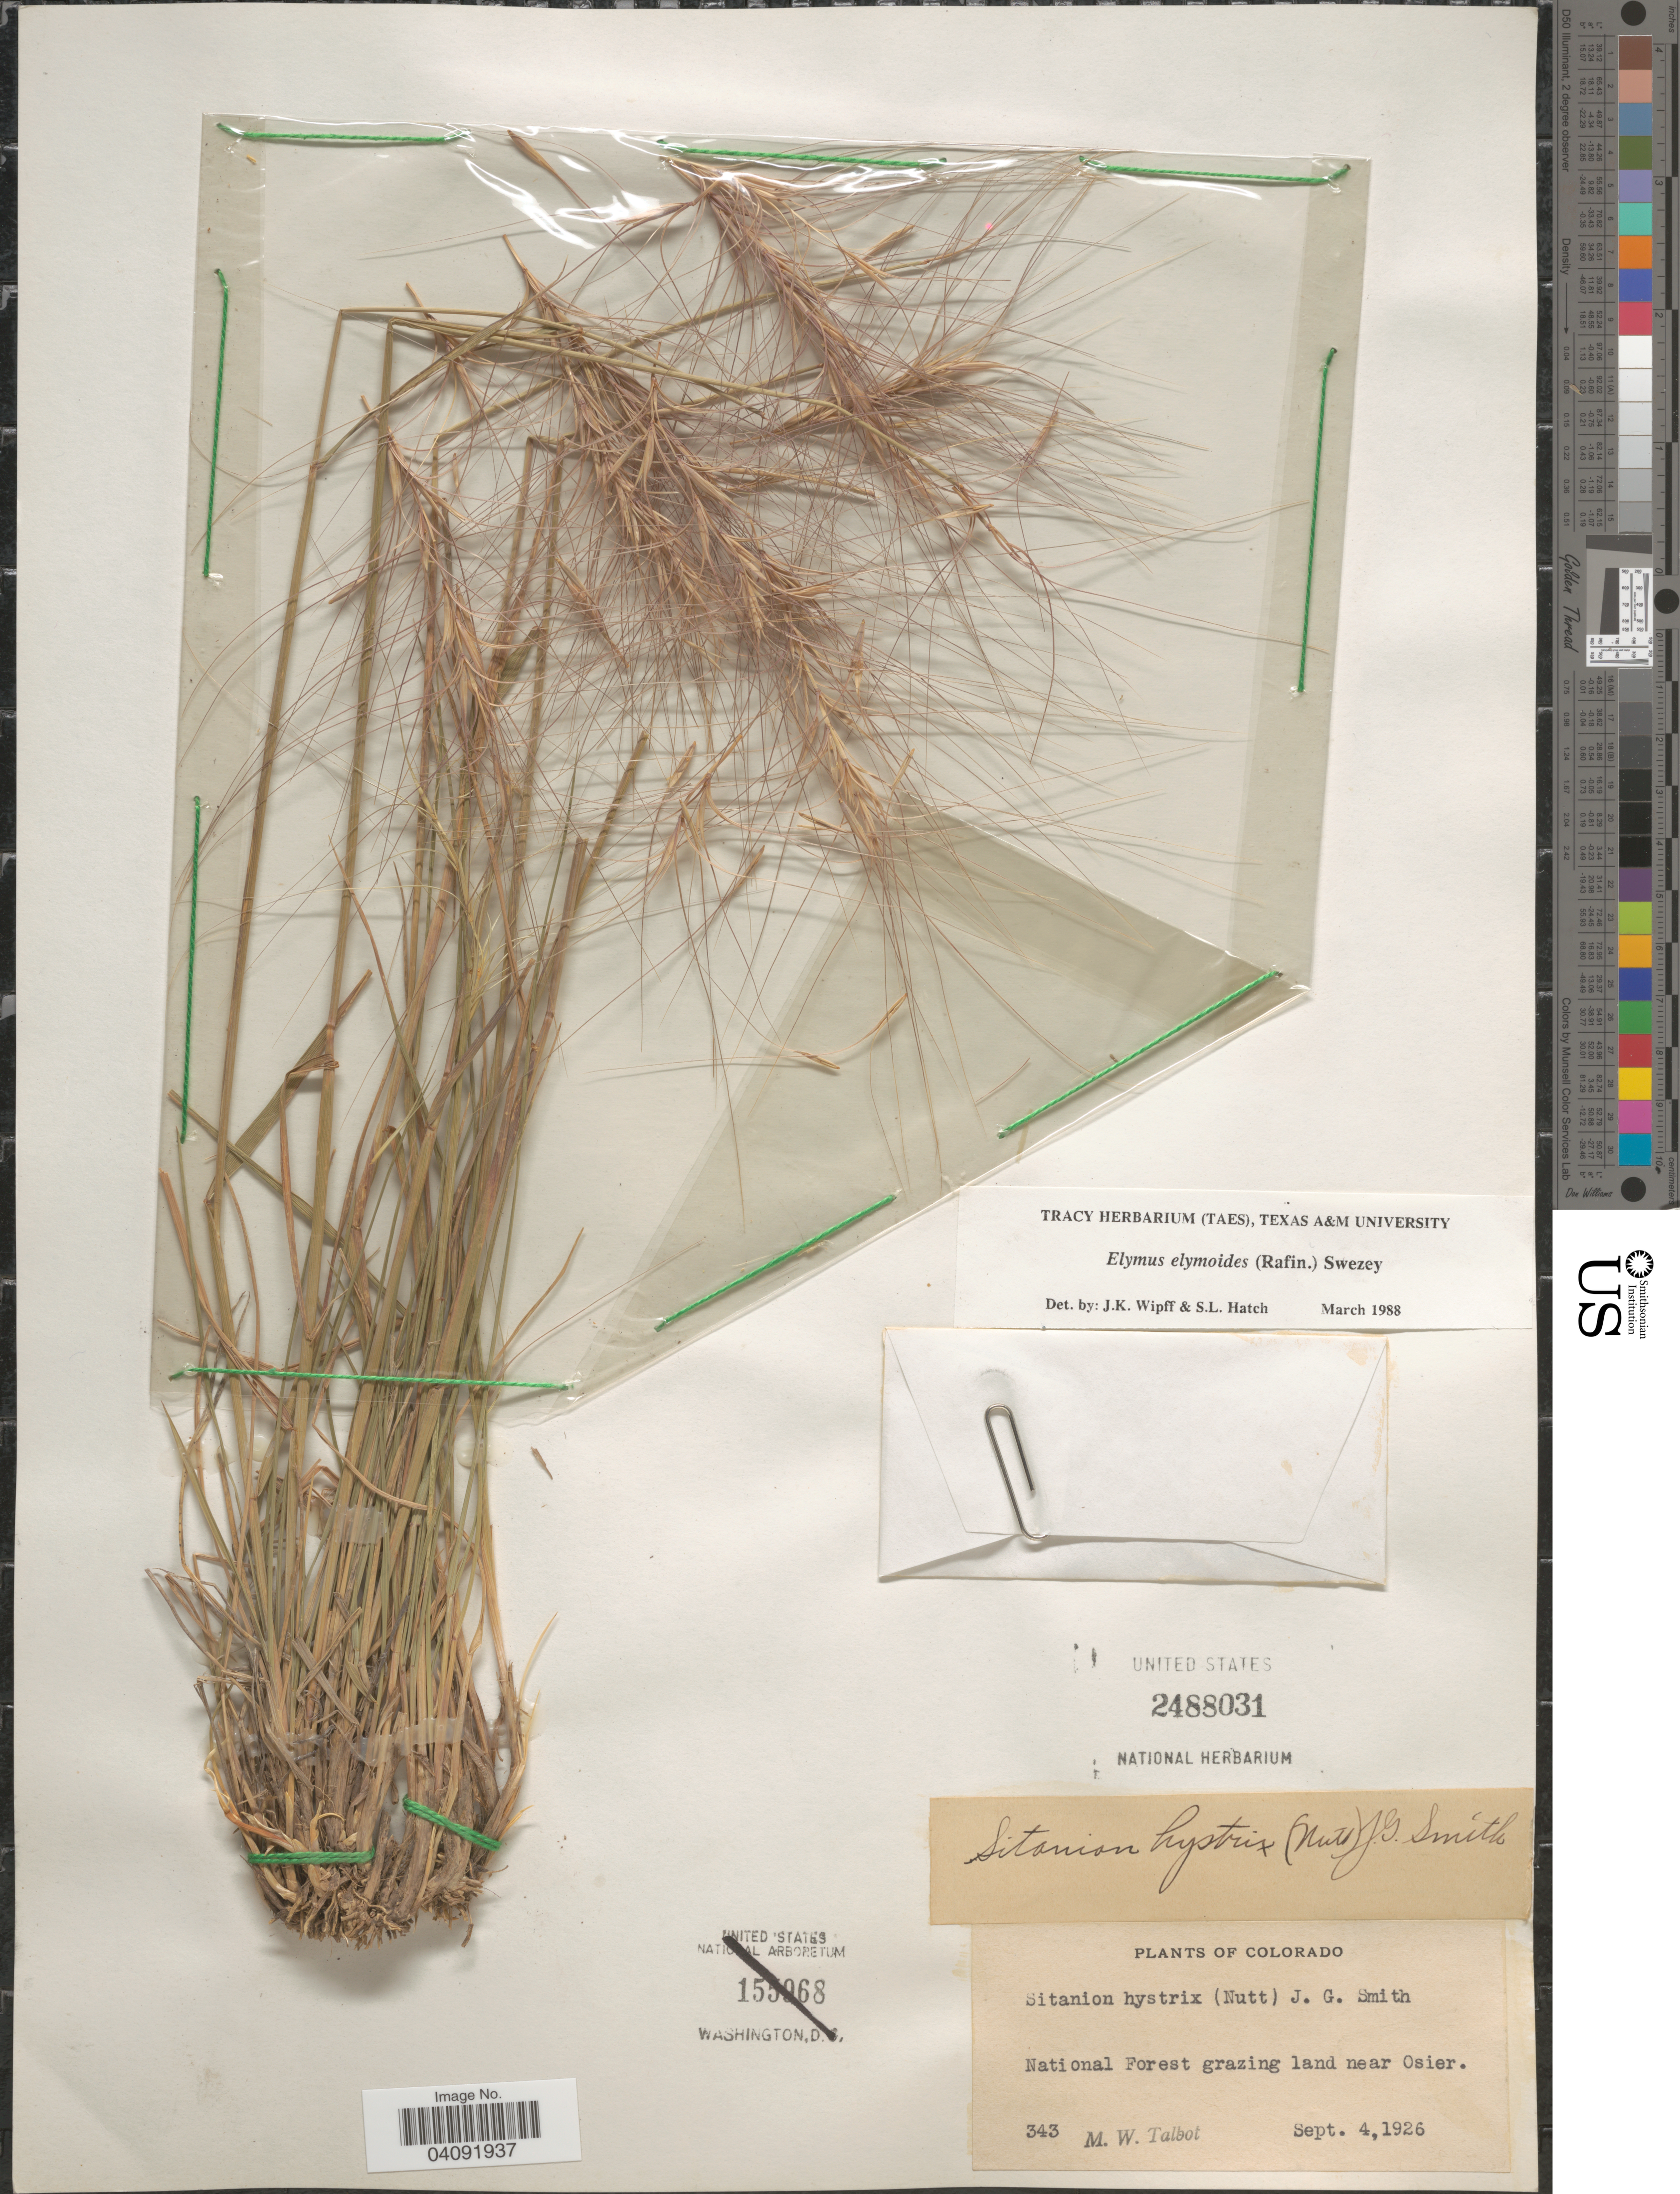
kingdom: Plantae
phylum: Tracheophyta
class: Liliopsida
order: Poales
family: Poaceae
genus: Elymus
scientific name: Elymus elymoides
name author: (Raf.) Swezey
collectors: M. Talbot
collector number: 343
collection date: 1926-09-04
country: United States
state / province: Colorado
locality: National Forest grazing land near Osier.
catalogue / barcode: US 2488031